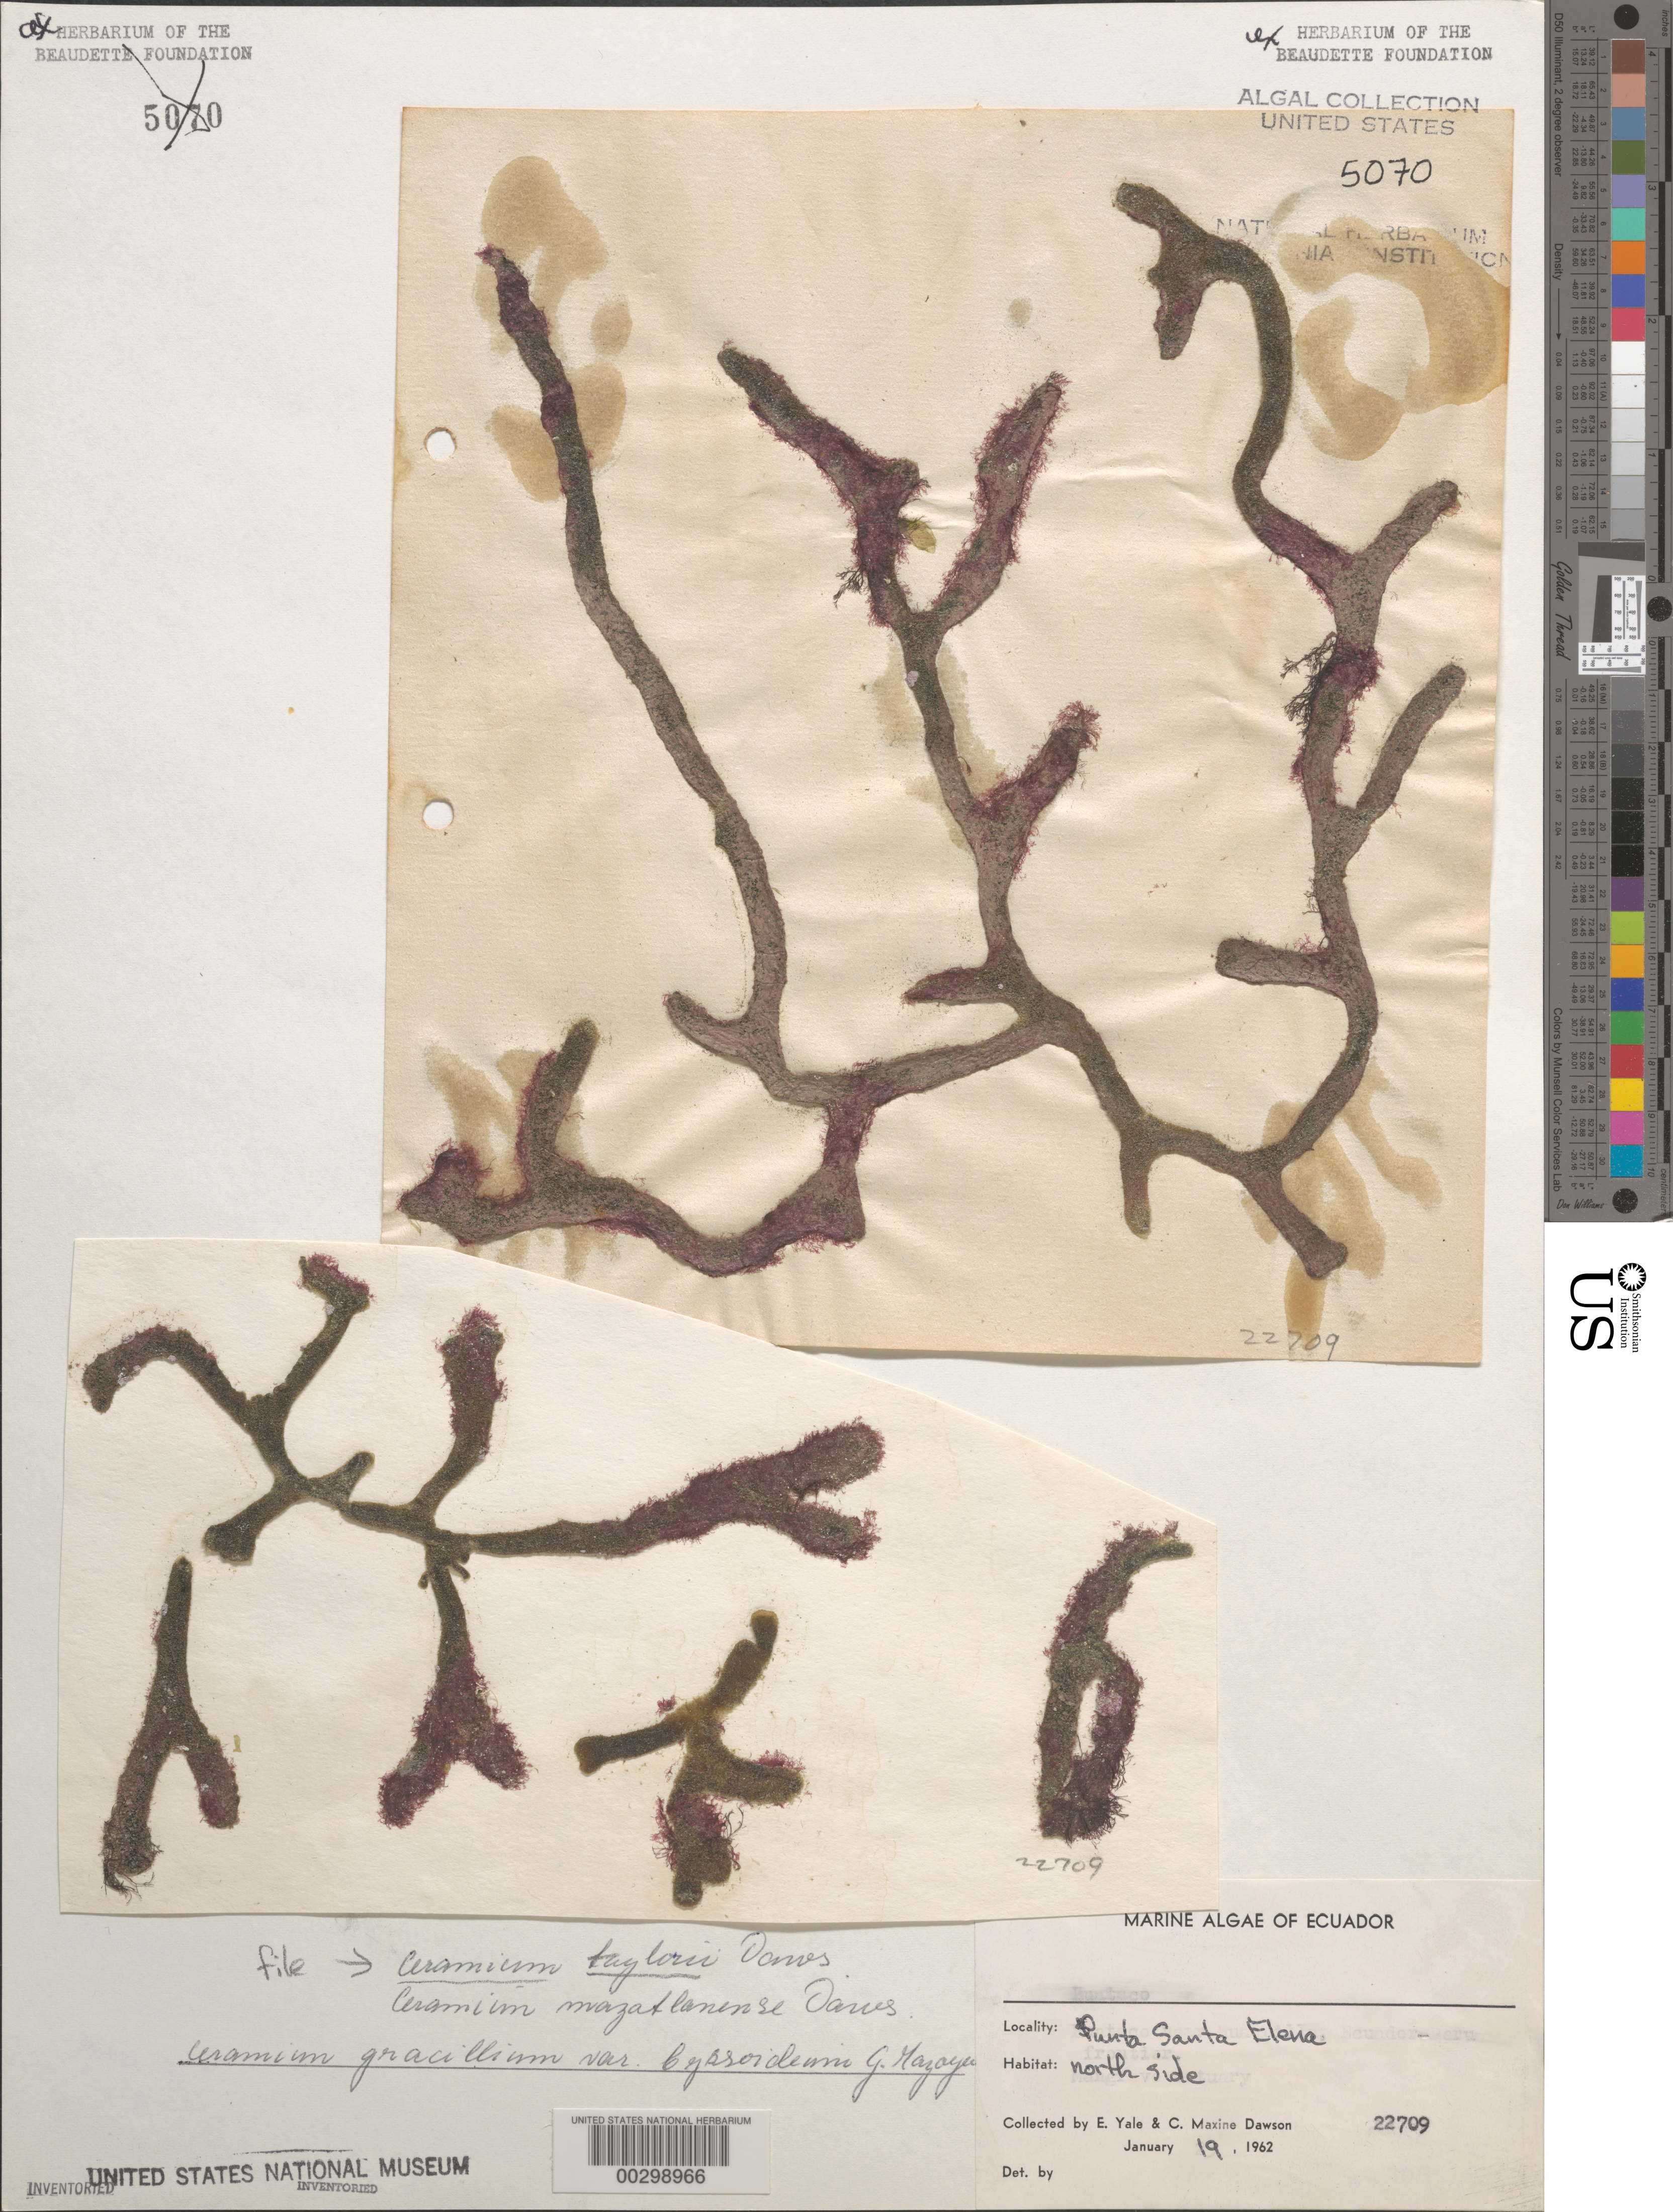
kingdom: Plantae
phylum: Rhodophyta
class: Florideophyceae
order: Ceramiales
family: Ceramiaceae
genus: Gayliella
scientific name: Gayliella taylorii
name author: (E.Y. Dawson) T.O. Cho & S.M. Boo in T.O. Cho et al.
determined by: Algae name updating Project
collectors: E. Y. Dawson & C. M. Dawson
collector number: EYD 22709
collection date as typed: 19 Jan 1962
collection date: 1962-01-19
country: Ecuador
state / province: Guayas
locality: Punta Santa Elena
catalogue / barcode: US 5070